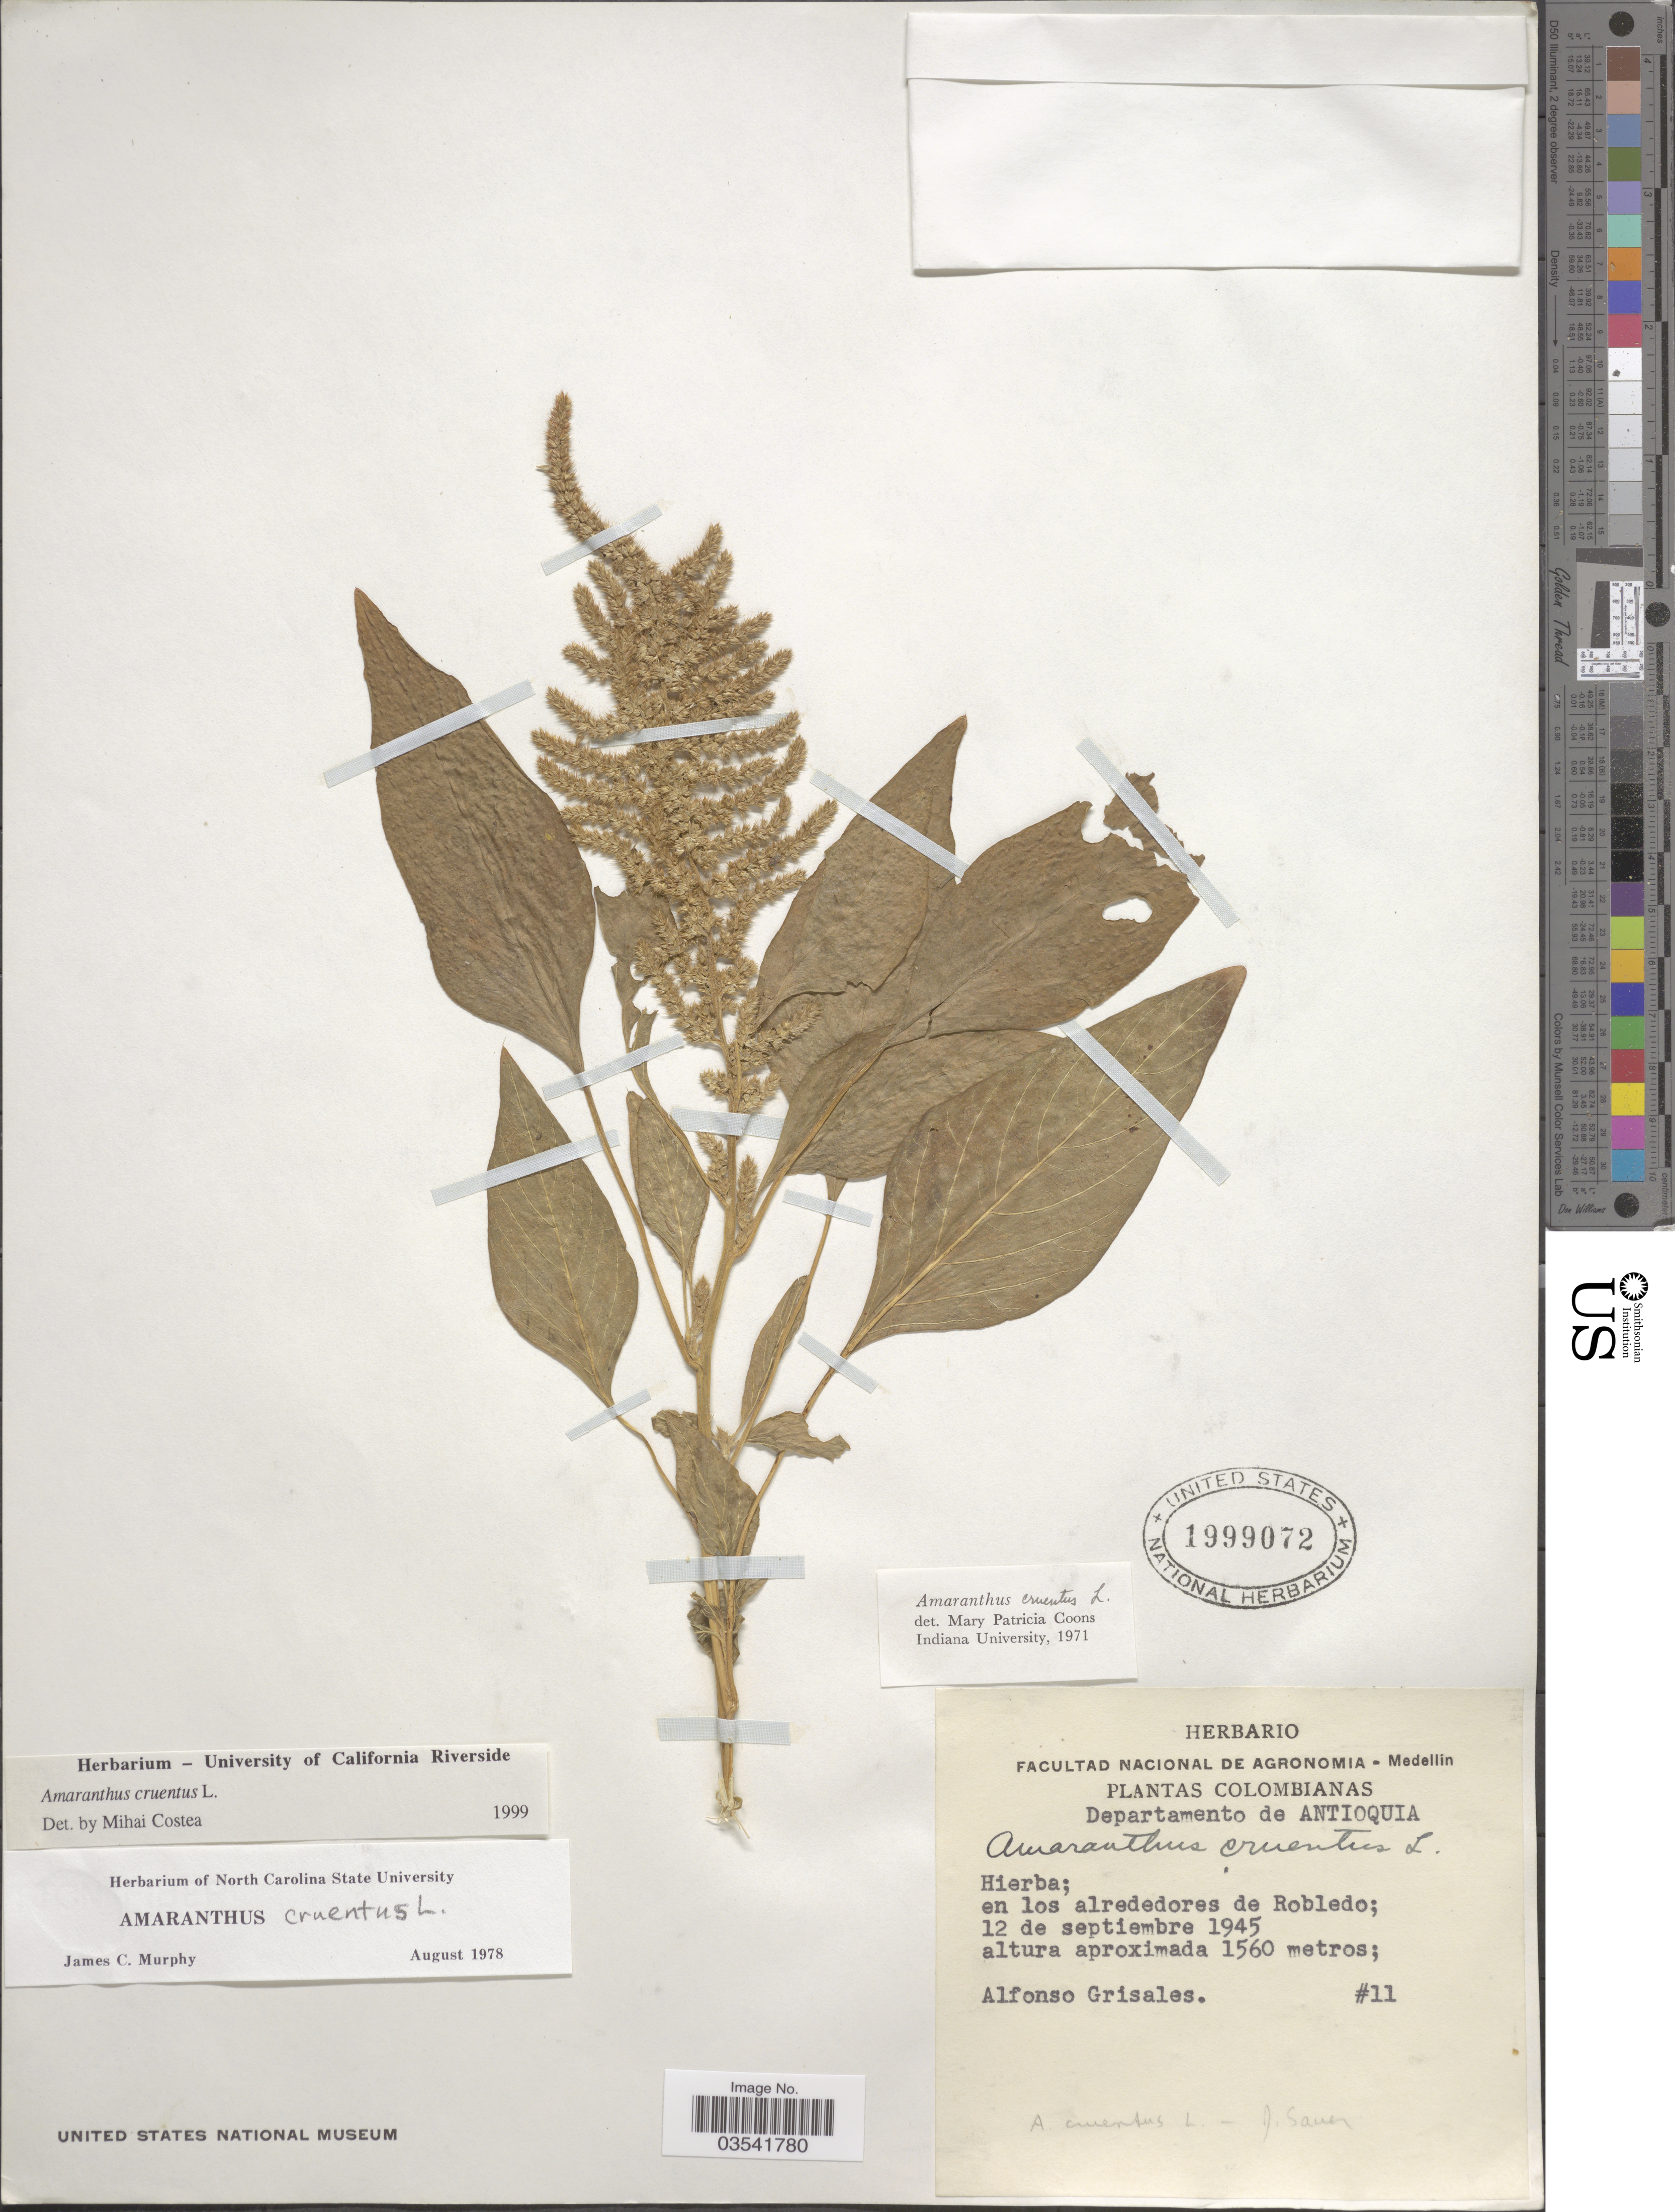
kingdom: Plantae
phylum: Tracheophyta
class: Magnoliopsida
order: Caryophyllales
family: Amaranthaceae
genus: Amaranthus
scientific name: Amaranthus cruentus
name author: L.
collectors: A. Grisales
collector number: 11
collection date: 1945-09-12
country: Colombia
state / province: Antioquia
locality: Departamento de Antioquia. En los alrededores de Robledo.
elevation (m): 1560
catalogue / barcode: US 1999072